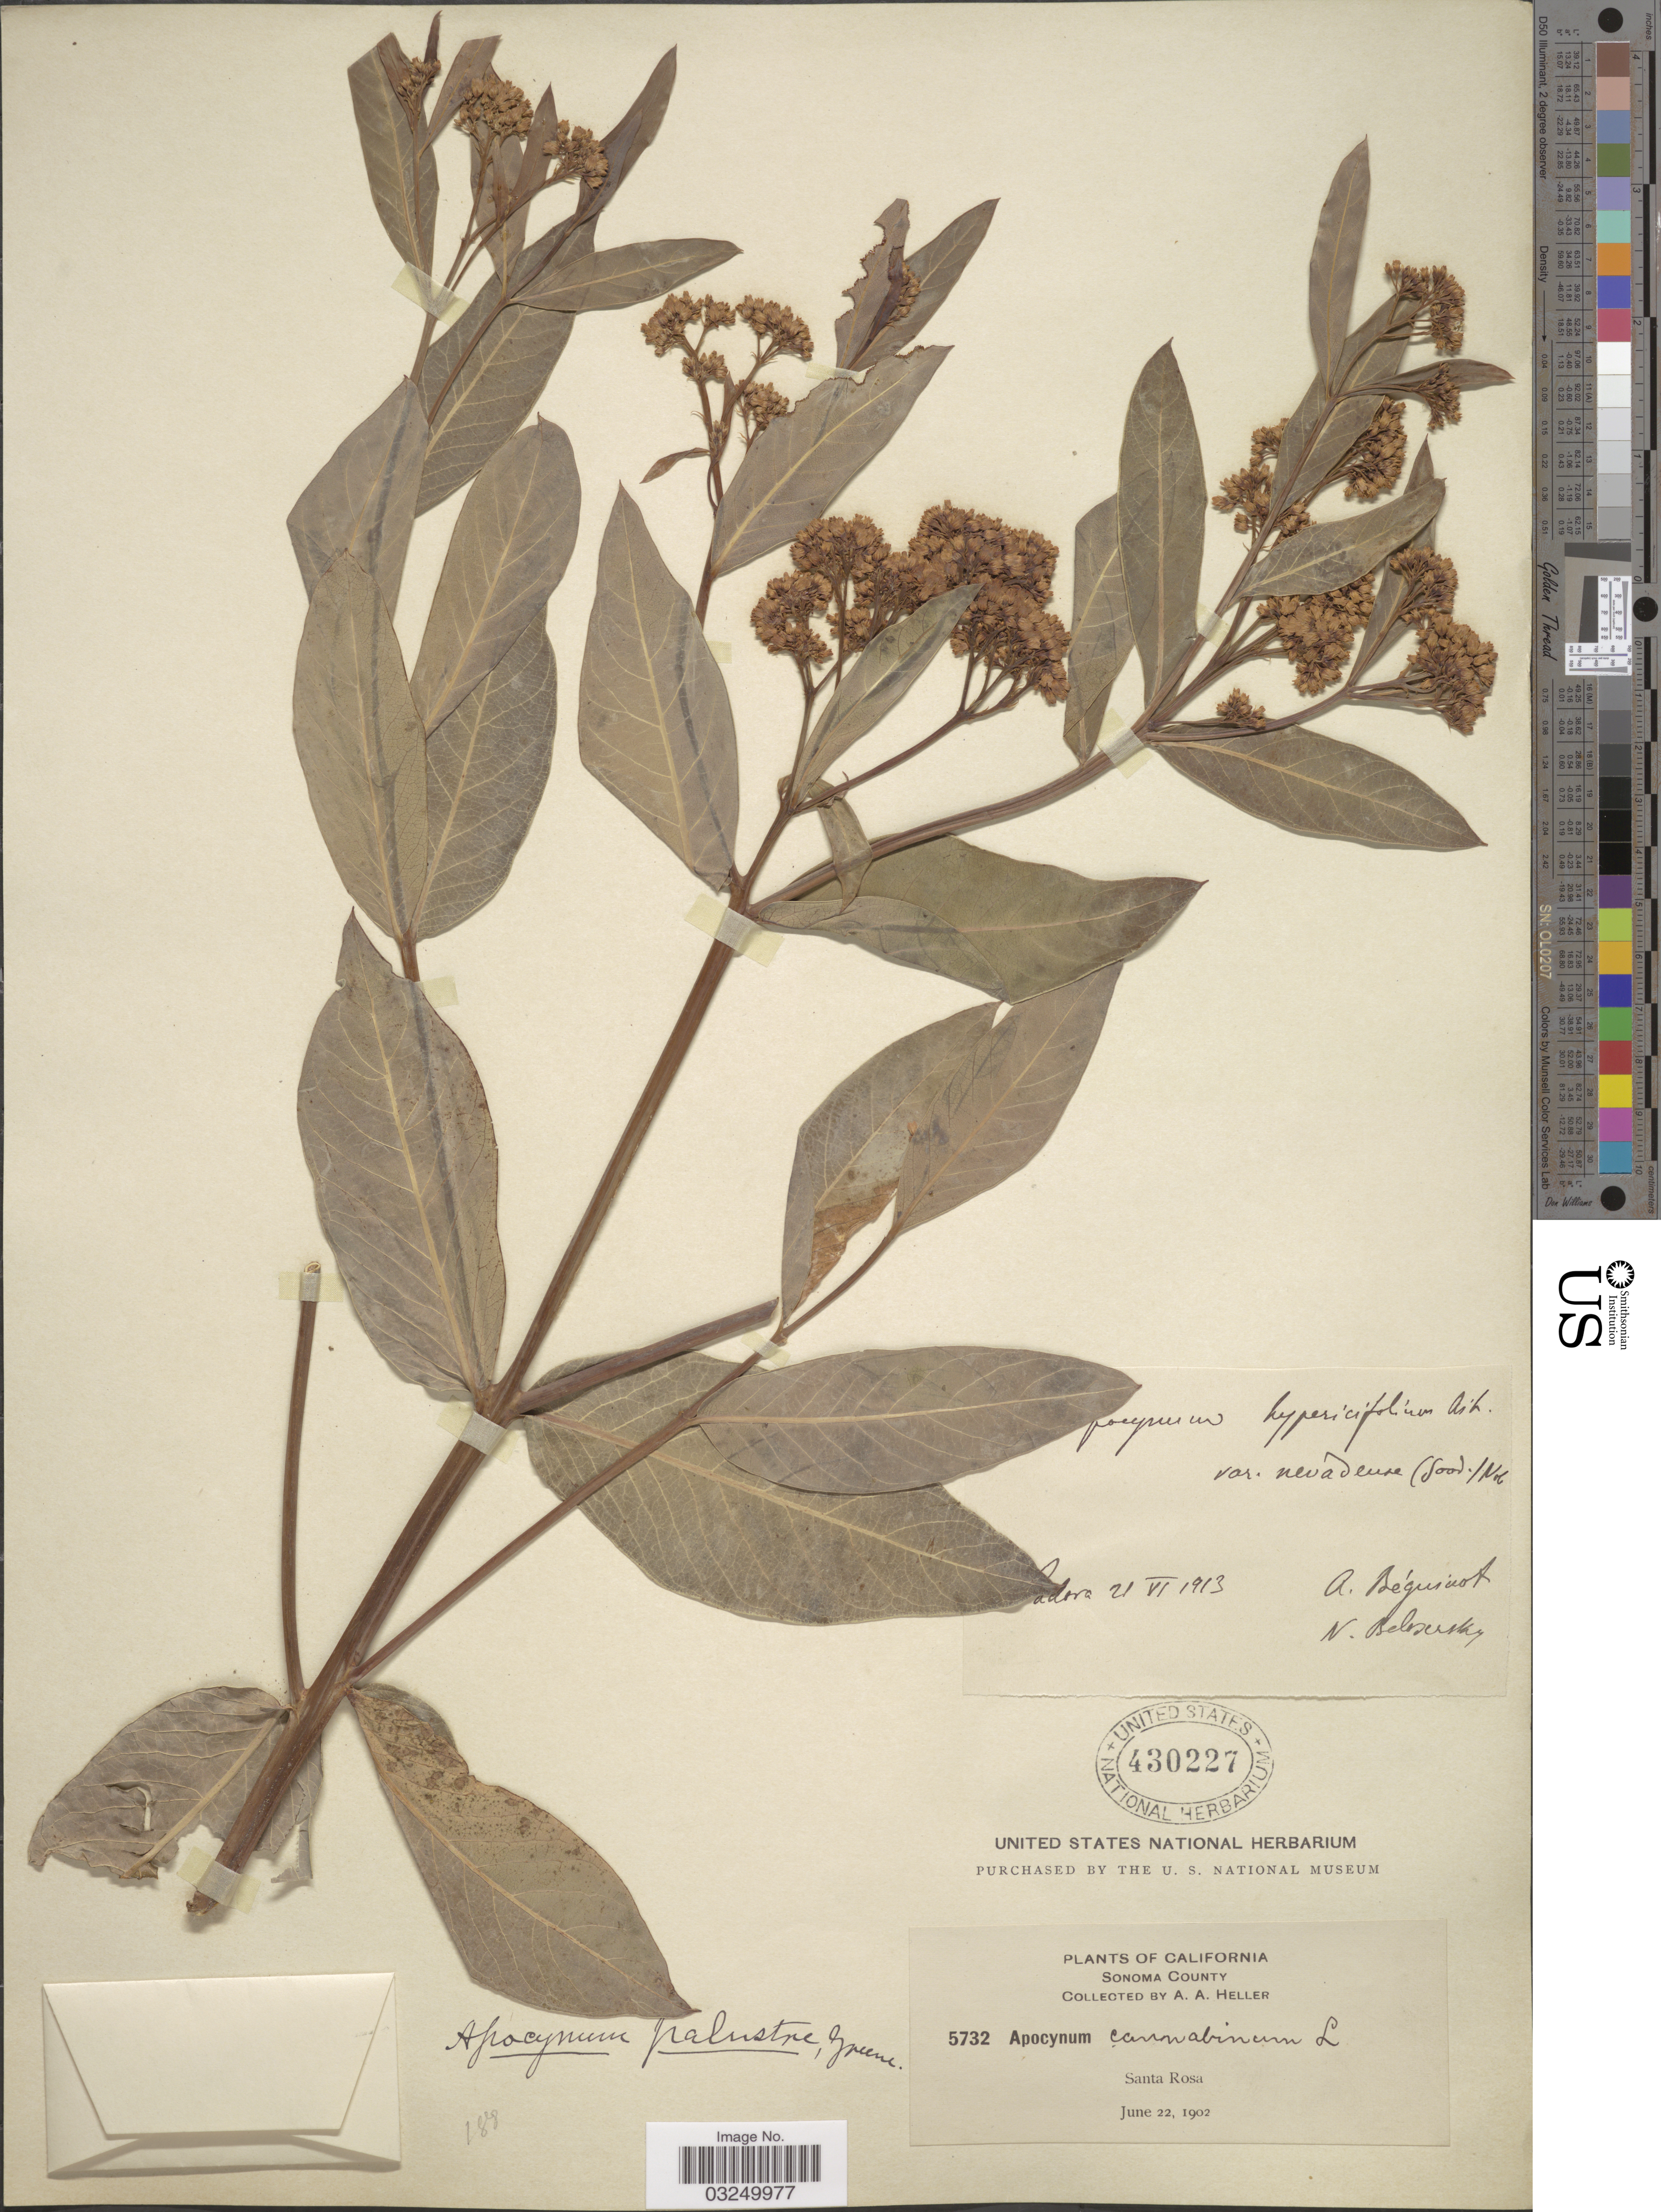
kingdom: Plantae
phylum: Tracheophyta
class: Magnoliopsida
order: Gentianales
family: Apocynaceae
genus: Apocynum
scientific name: Apocynum nevadense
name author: Goodd.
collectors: A. A. Heller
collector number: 5732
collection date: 1902-06-22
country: United States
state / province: California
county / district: Sonoma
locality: Sonoma County. Santa Rosa.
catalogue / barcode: US 430227